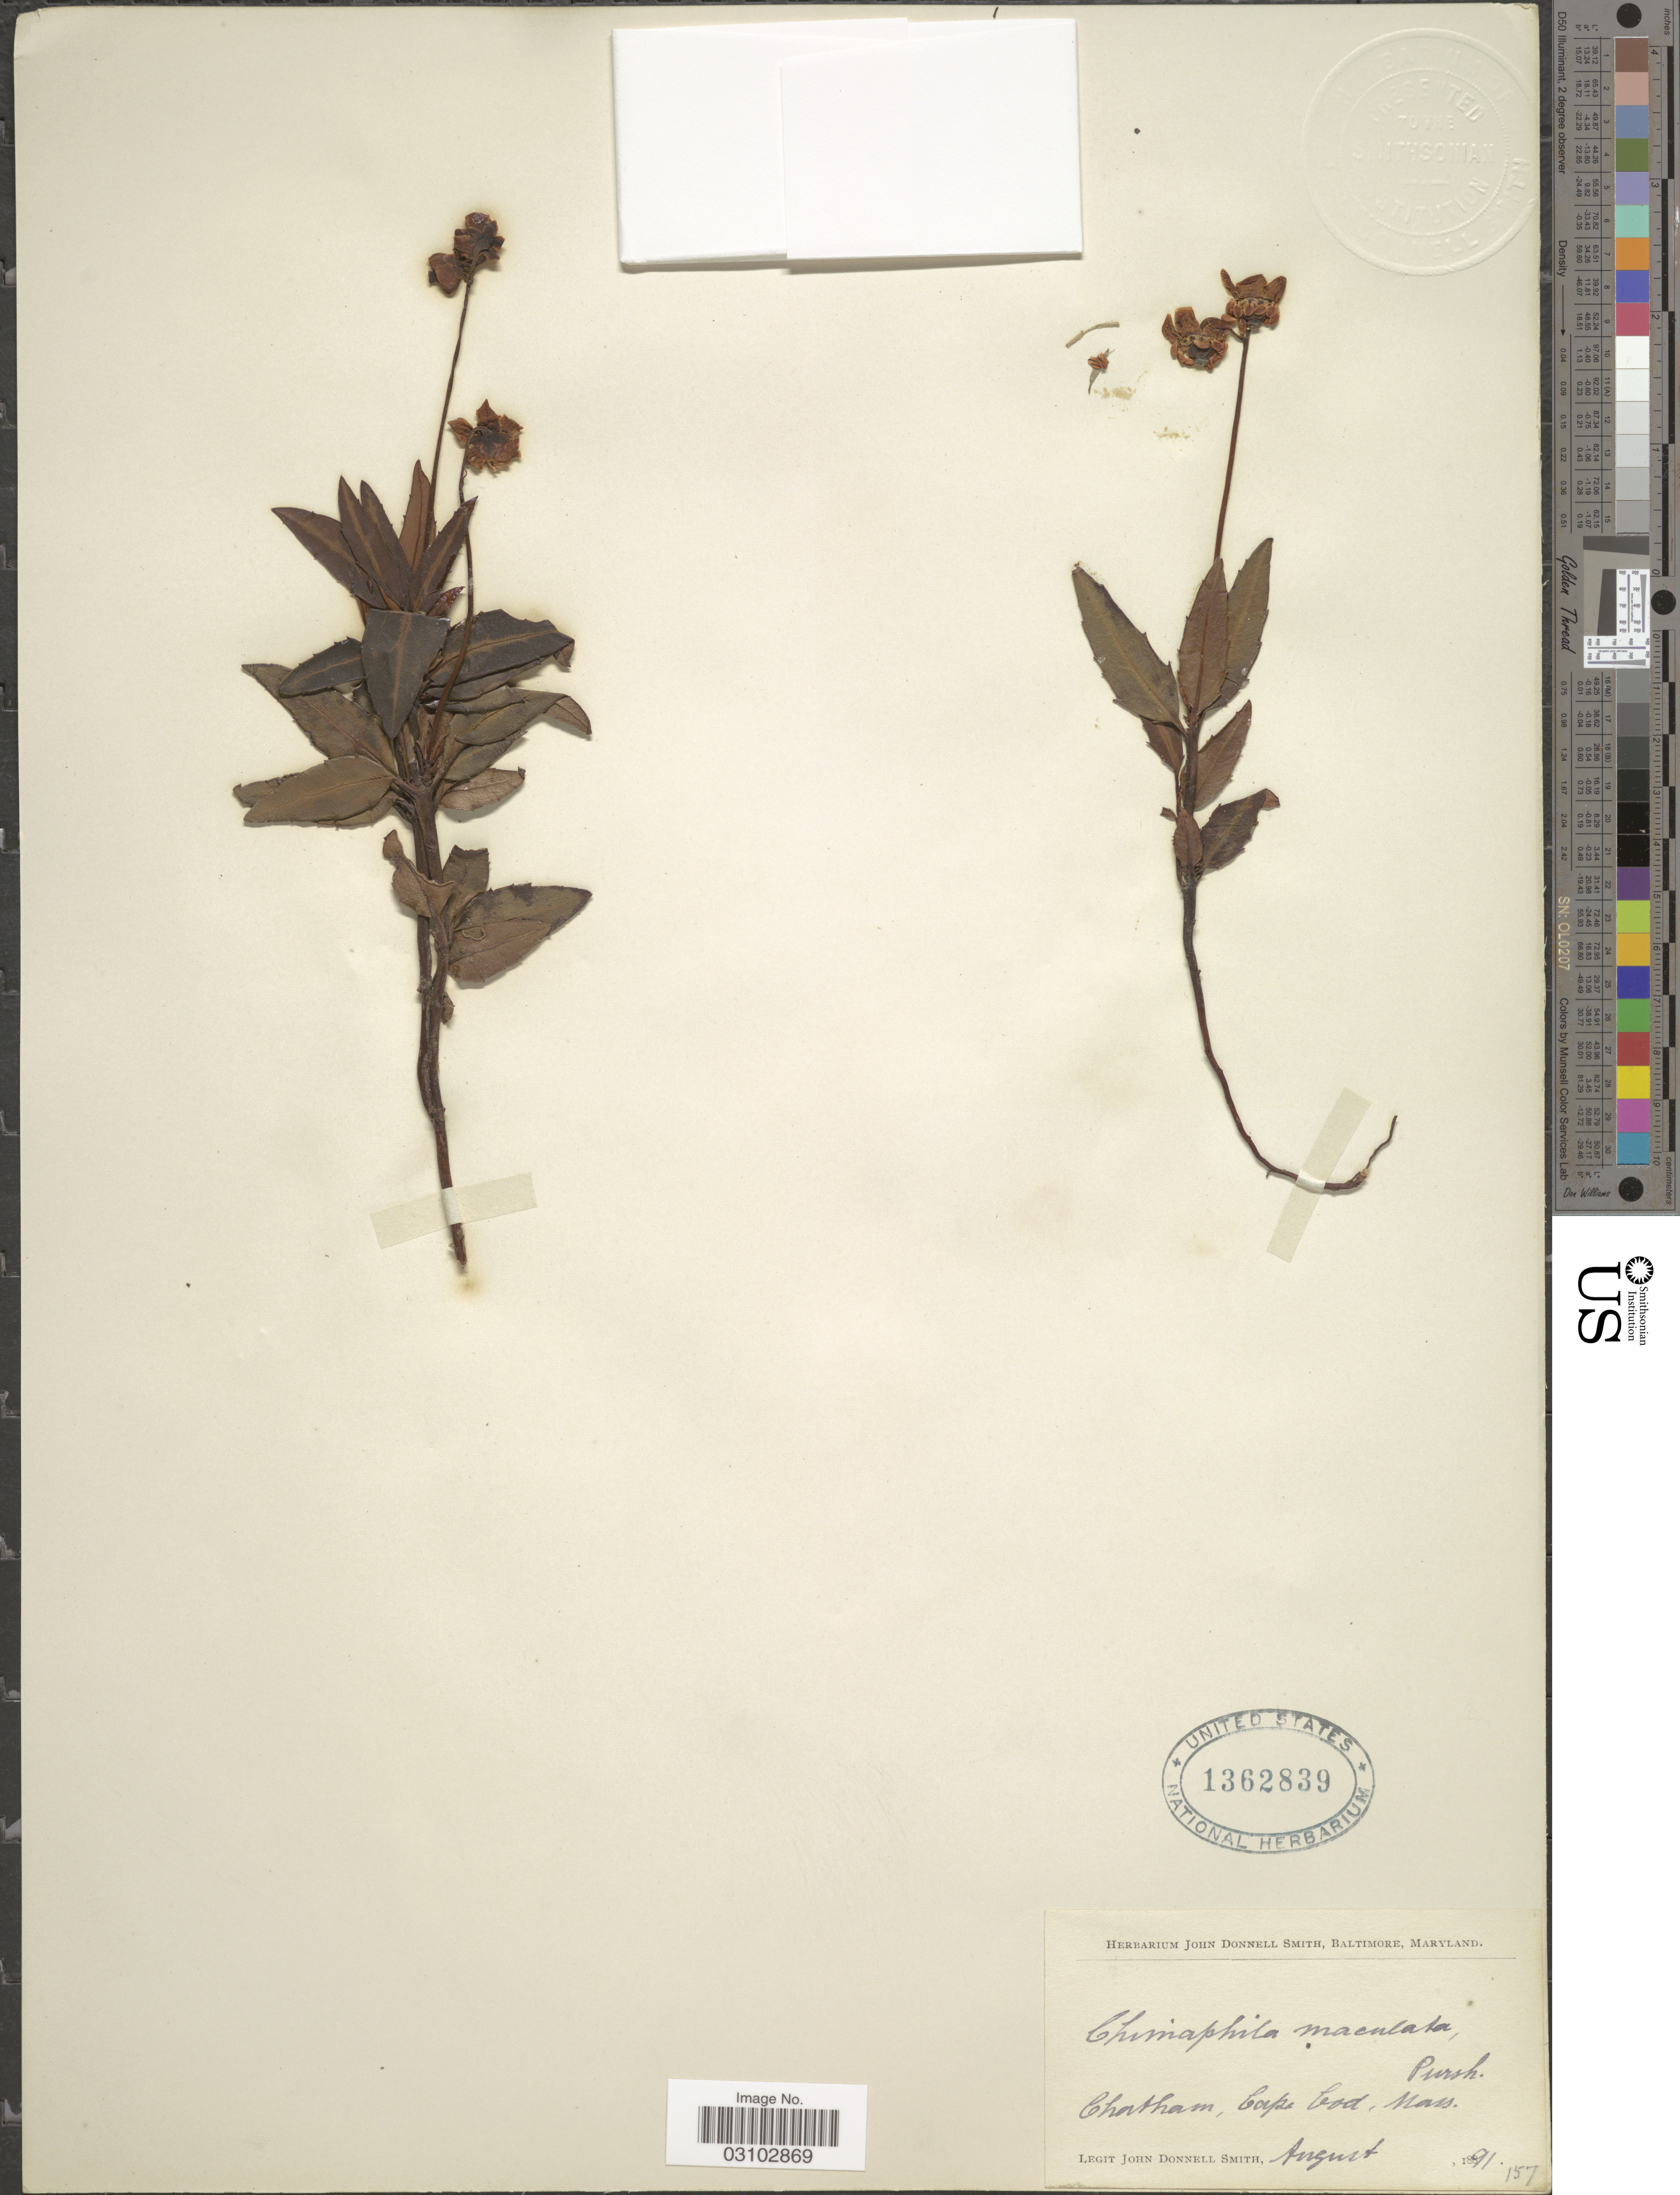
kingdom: Plantae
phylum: Tracheophyta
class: Magnoliopsida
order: Ericales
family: Ericaceae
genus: Chimaphila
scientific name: Chimaphila maculata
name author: (L.) Pursh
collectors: J. Donnell Smith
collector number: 157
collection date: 1891-08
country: United States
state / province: Massachusetts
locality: Chatham, Cape Cod.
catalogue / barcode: US 1362839